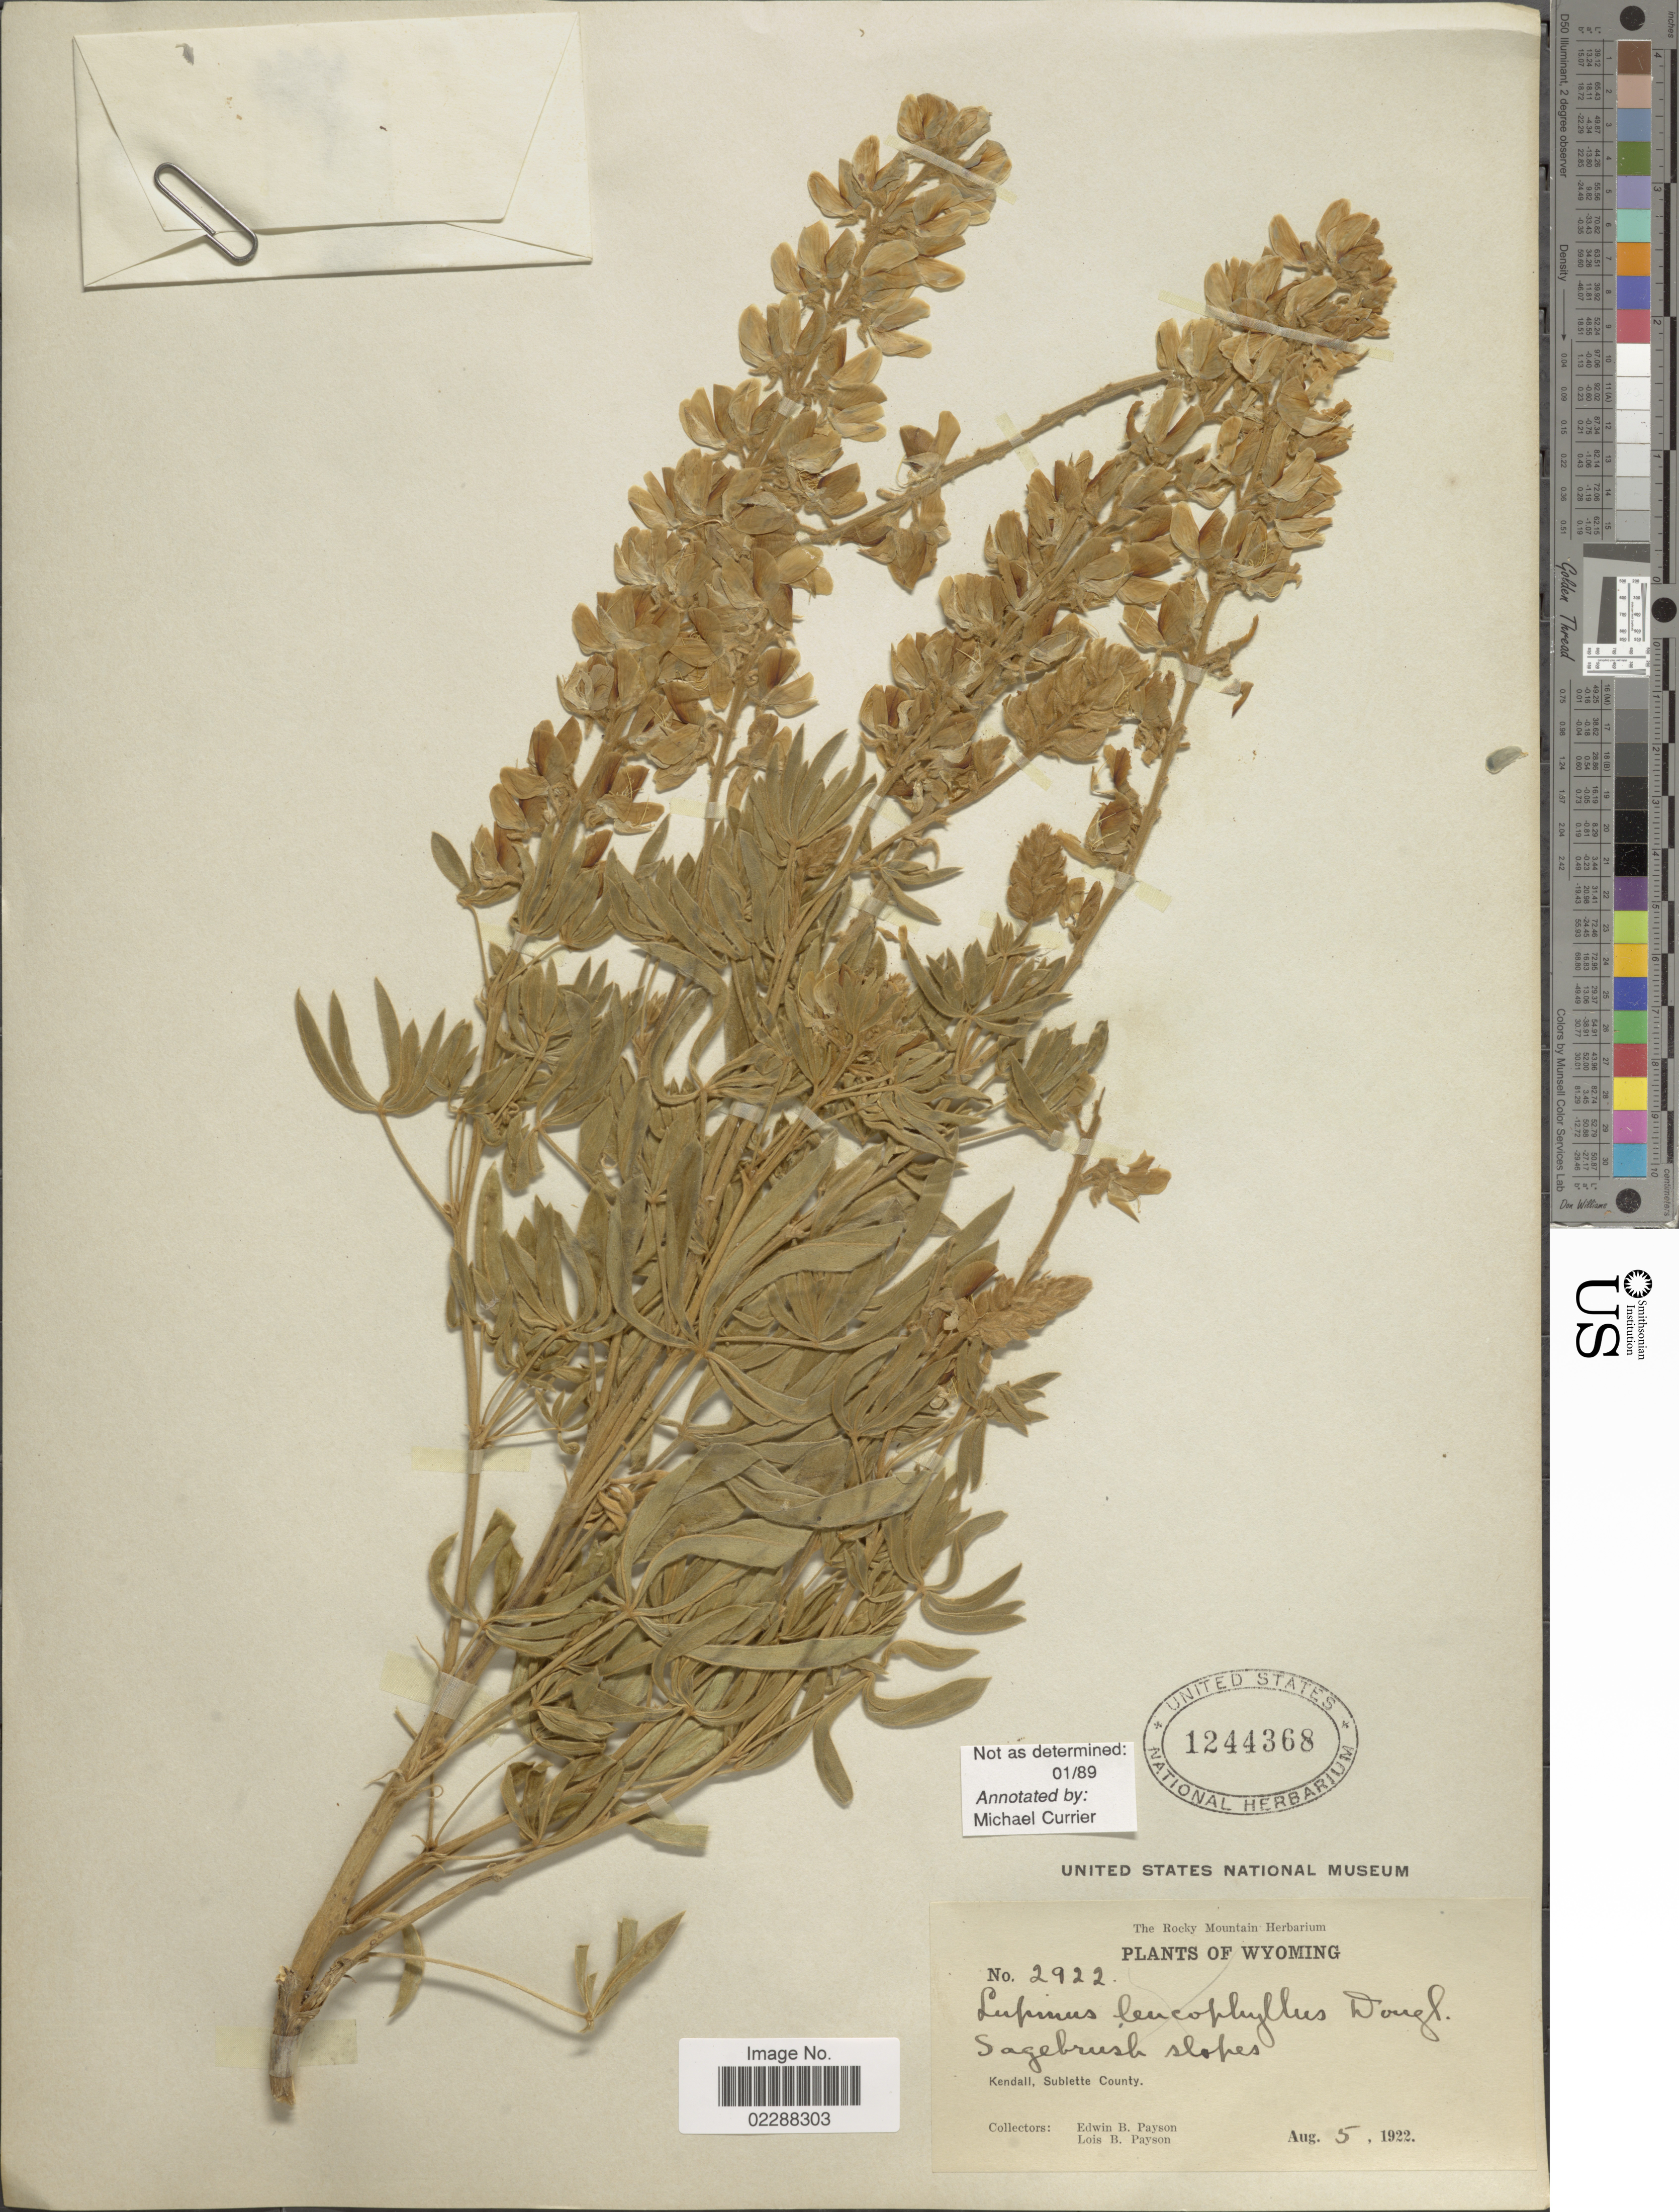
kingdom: Plantae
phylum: Tracheophyta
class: Magnoliopsida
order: Fabales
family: Fabaceae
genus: Lupinus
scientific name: Lupinus sp.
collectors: E. B. Payson & L. Payson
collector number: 2922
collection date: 1922-08-05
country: United States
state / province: Wyoming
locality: Sagebrush slopes, Kendall, Sublette County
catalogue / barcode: US 1244368